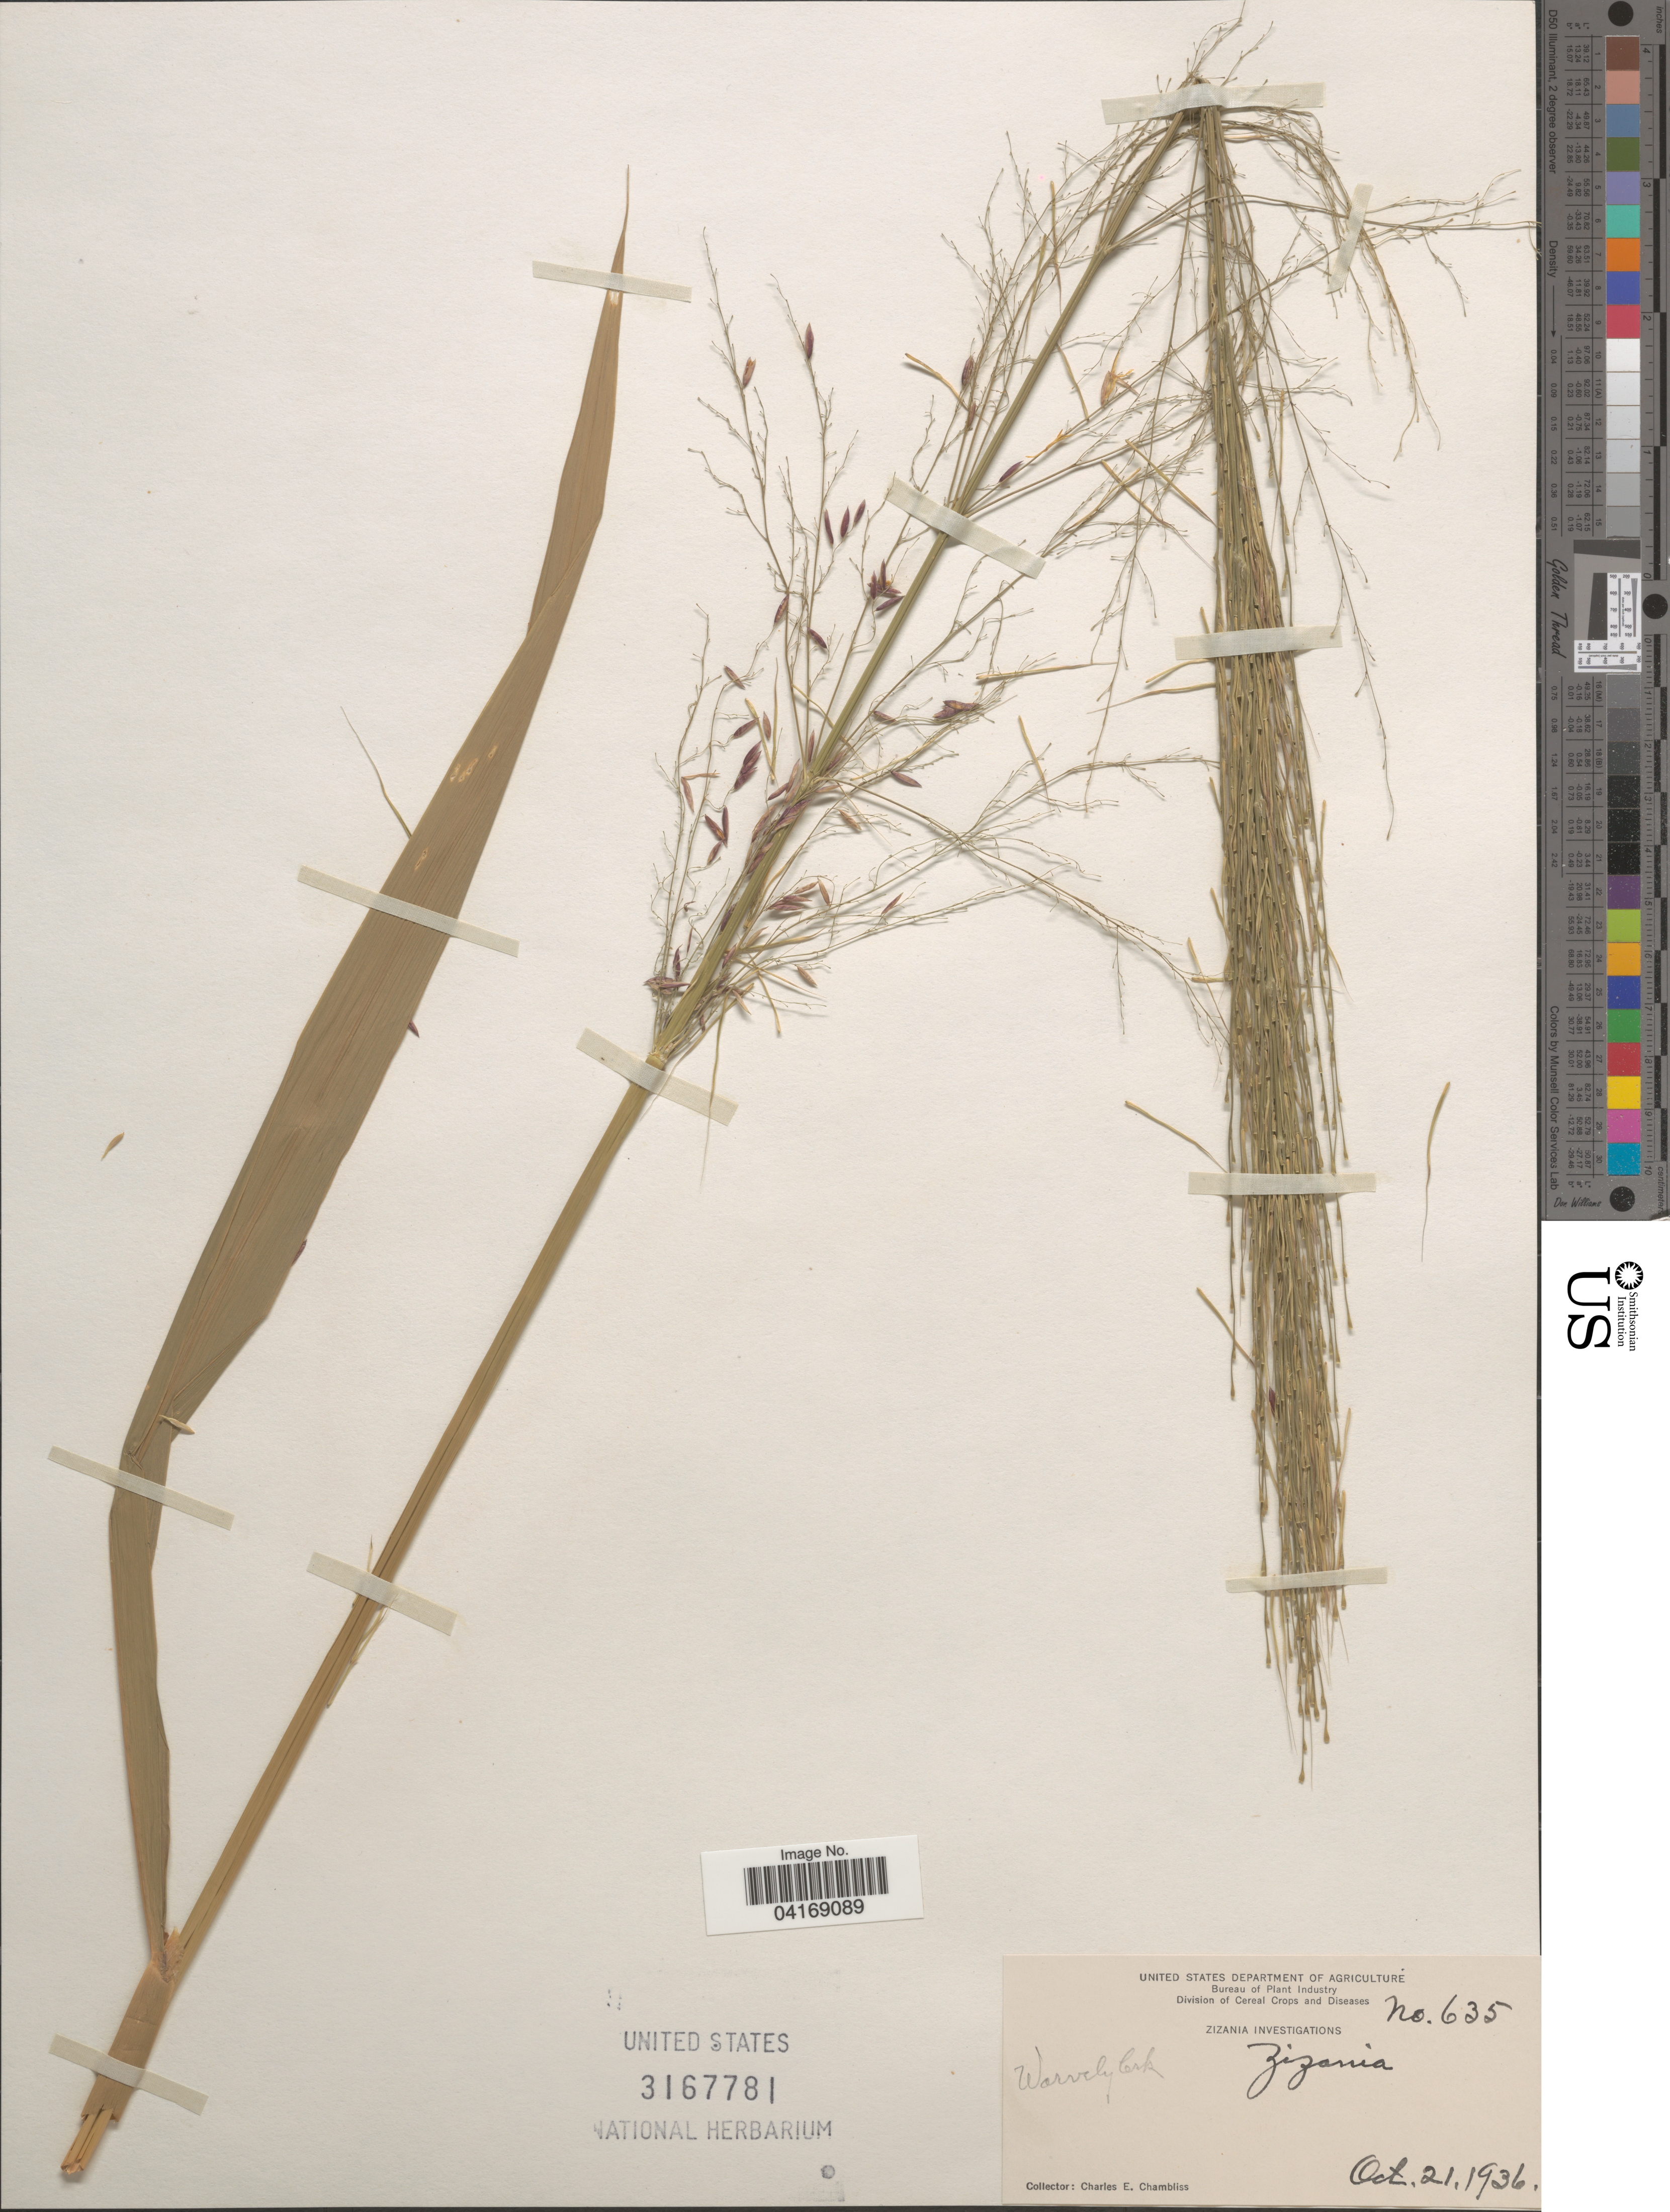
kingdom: Plantae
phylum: Tracheophyta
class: Liliopsida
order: Poales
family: Poaceae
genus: Zizania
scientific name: Zizania sp.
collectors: C. Chambliss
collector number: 635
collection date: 1936-10-21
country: United States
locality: Waverly Crk.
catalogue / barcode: US 3167781